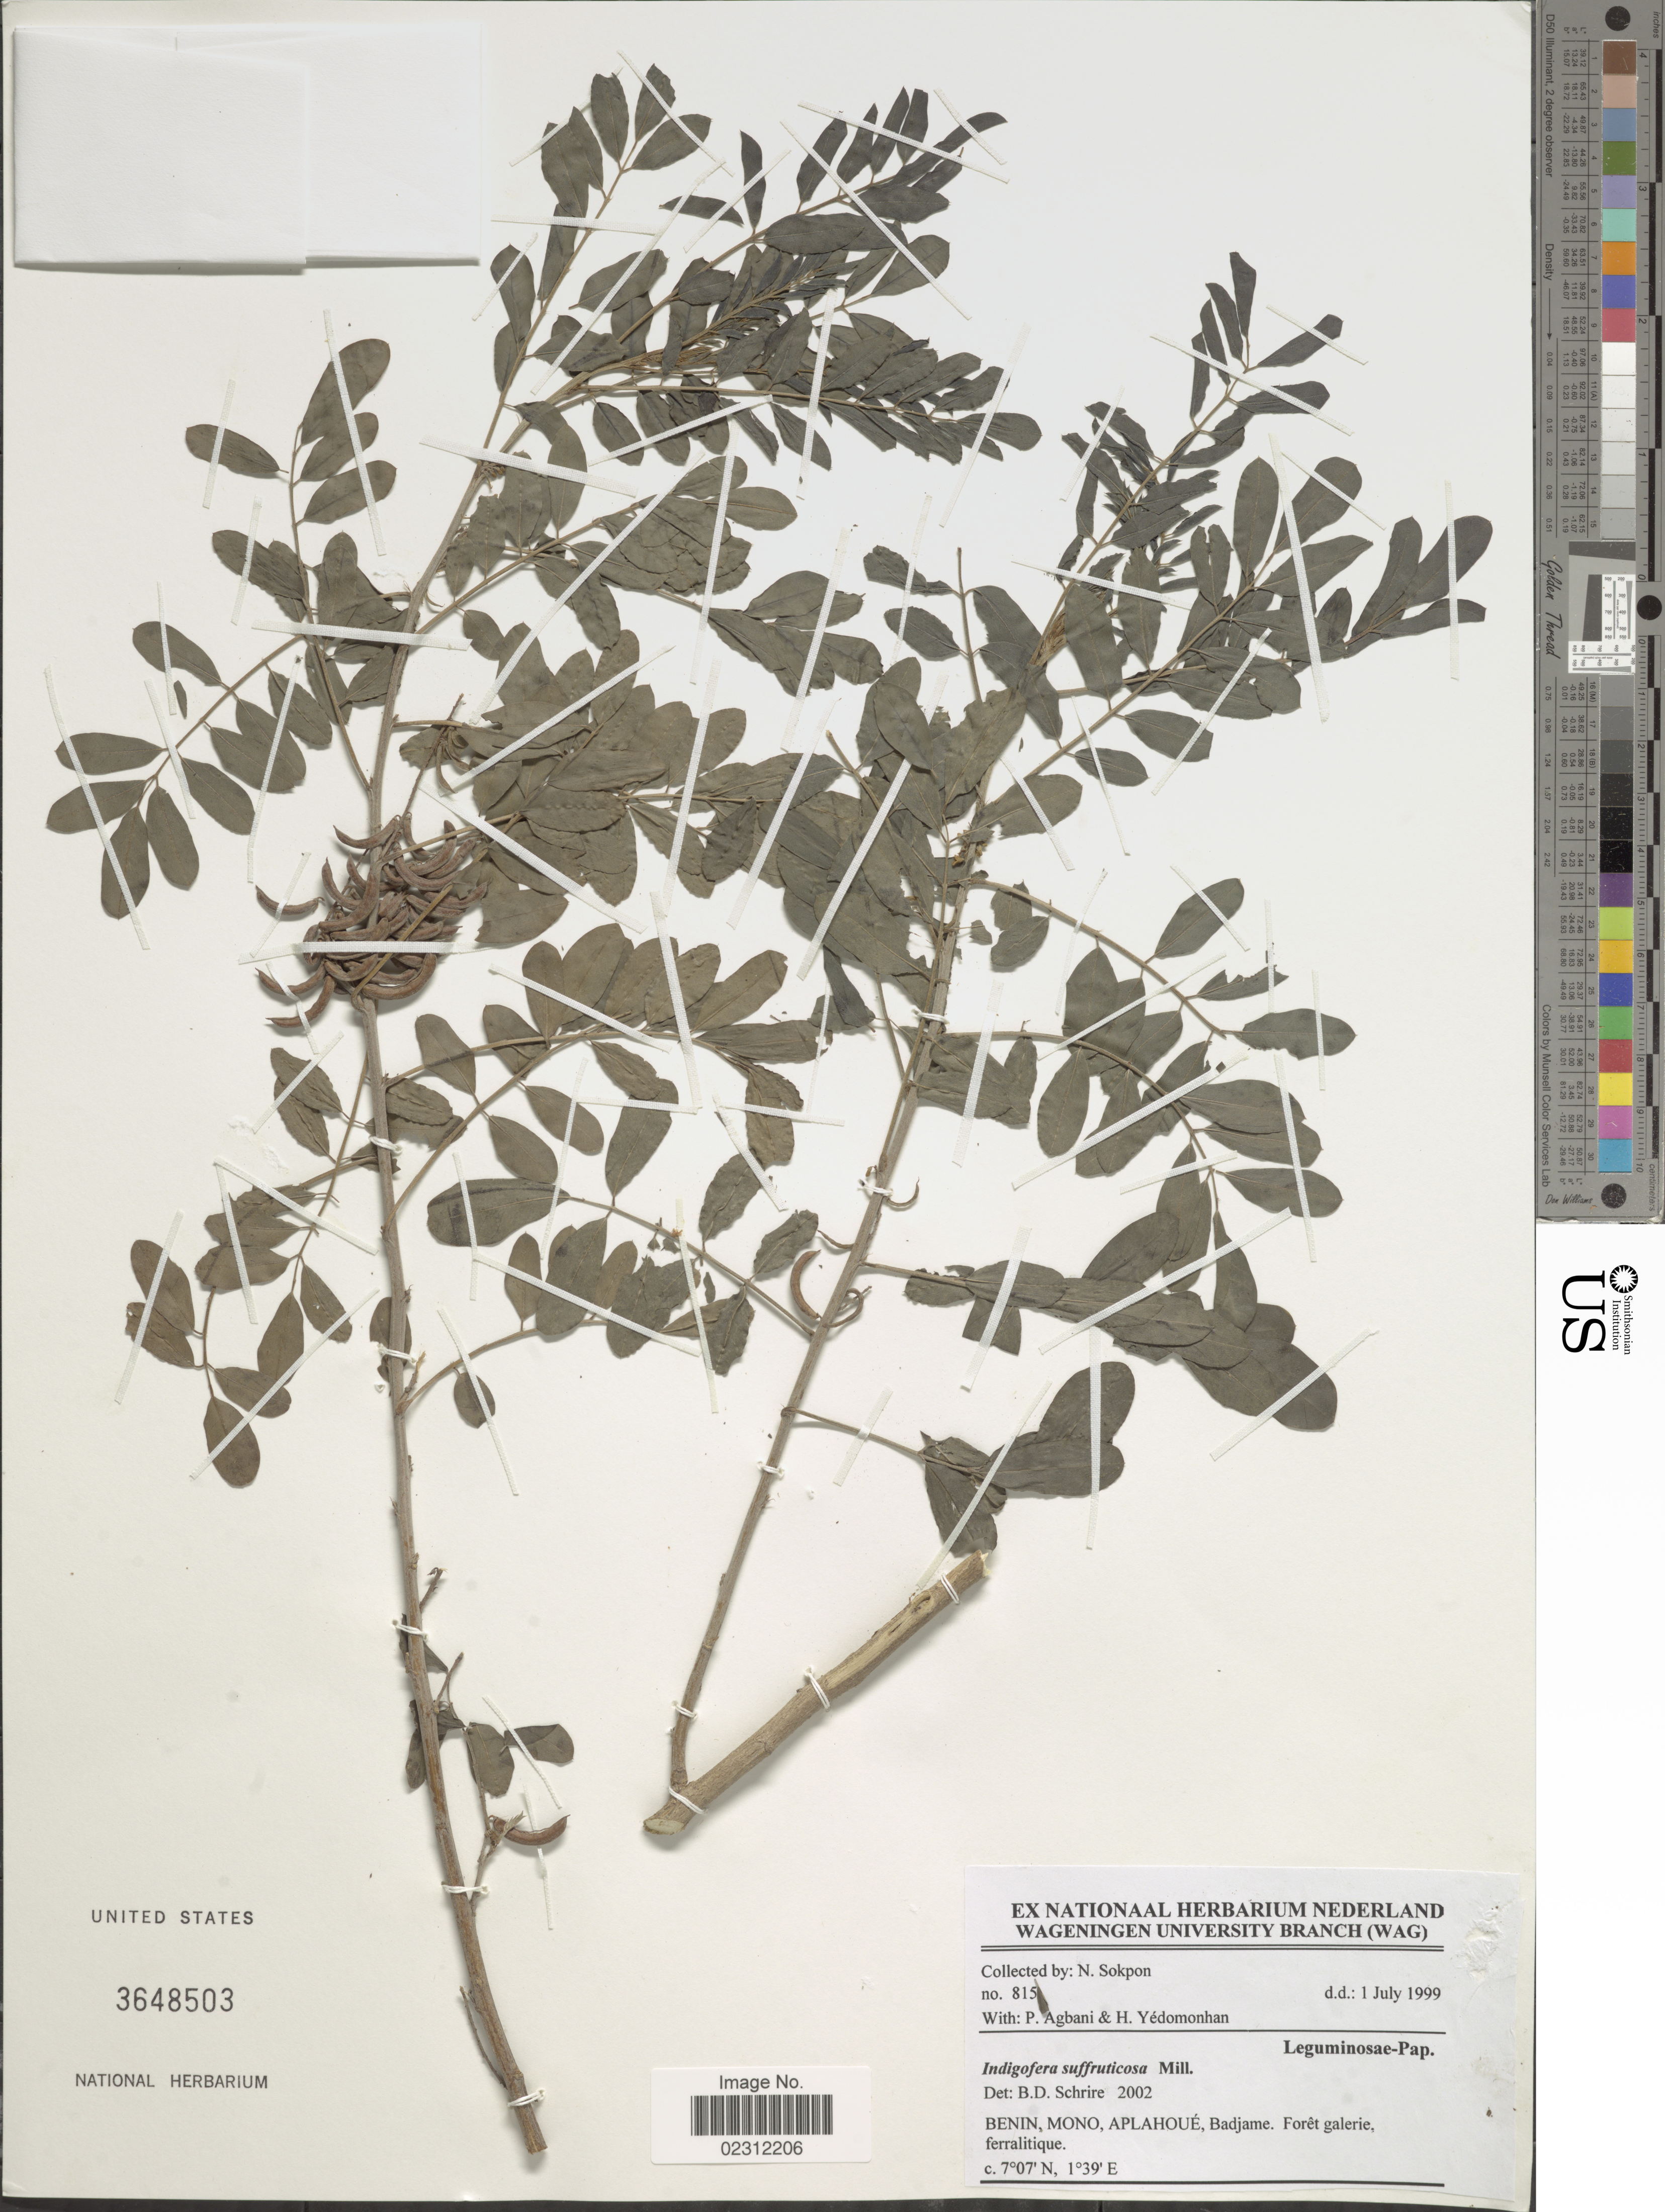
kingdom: Plantae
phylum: Tracheophyta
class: Magnoliopsida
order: Fabales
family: Fabaceae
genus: Indigofera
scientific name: Indigofera suffruticosa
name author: Mill.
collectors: N. Sokpon, P. Agbani & H. Yedomonhan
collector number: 815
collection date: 1999-07-01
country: Benin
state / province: Mono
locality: Aplahoue, Badjame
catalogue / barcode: US 3648503